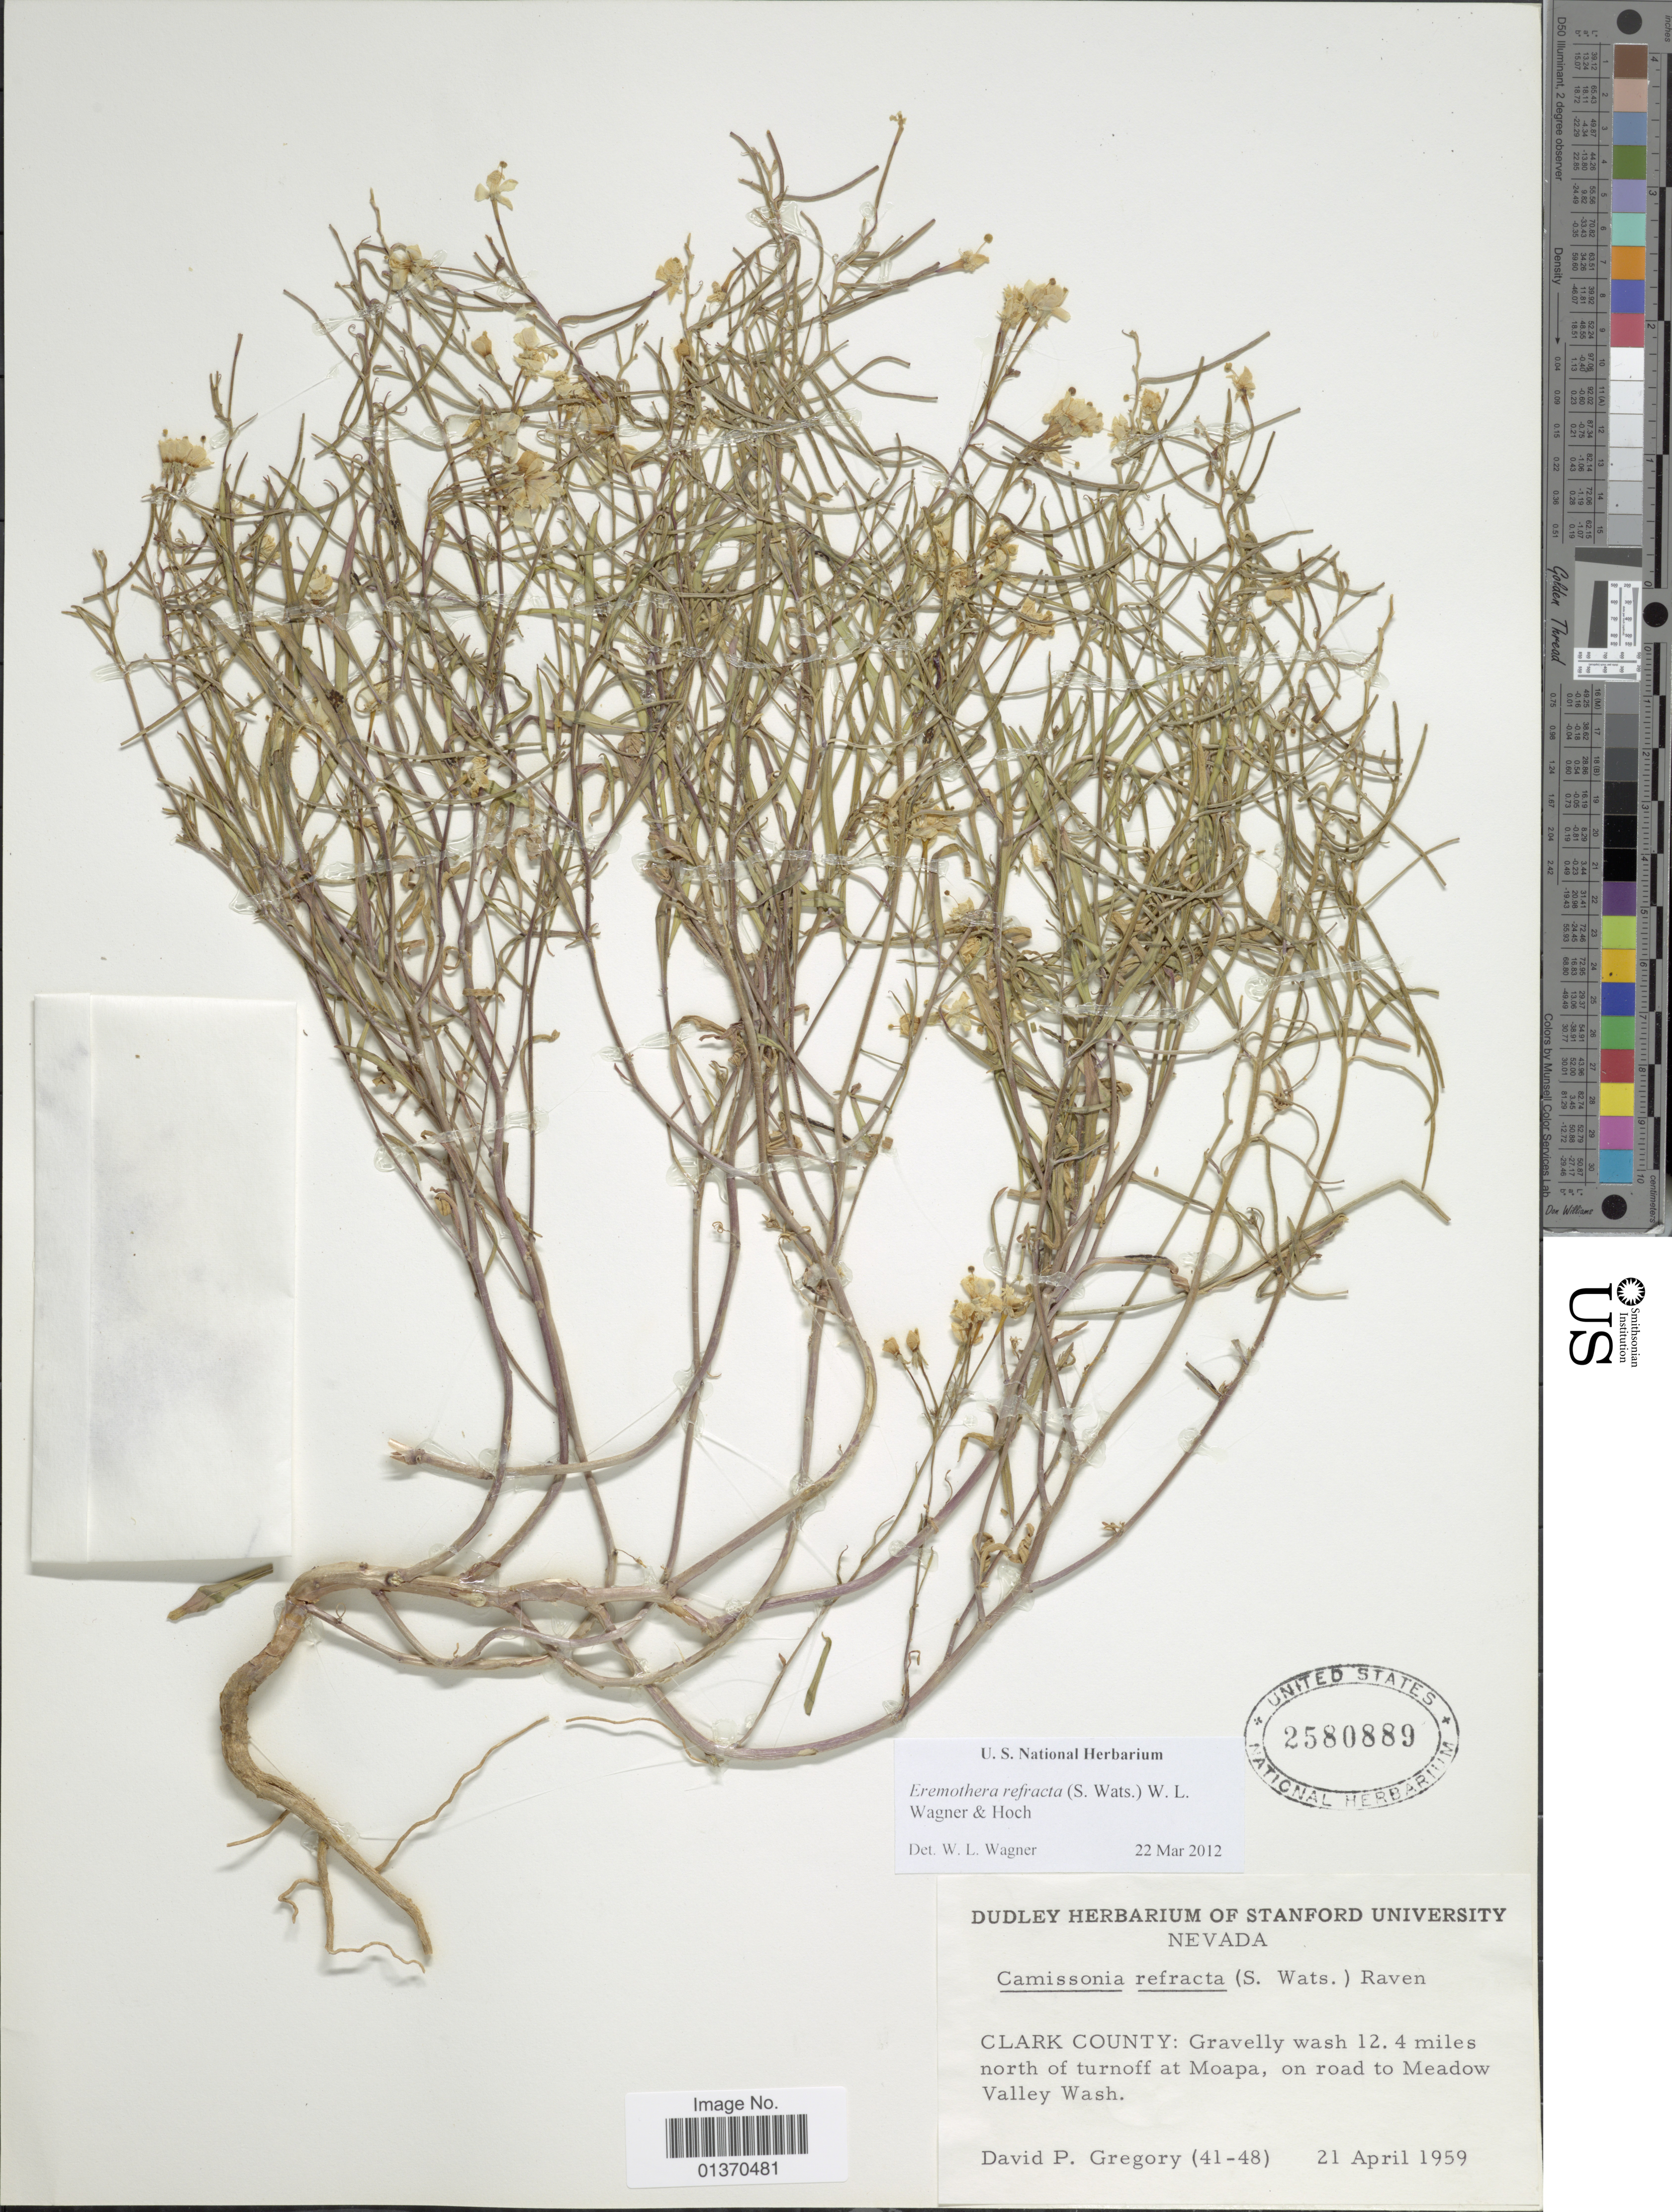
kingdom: Plantae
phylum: Tracheophyta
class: Magnoliopsida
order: Myrtales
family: Onagraceae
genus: Eremothera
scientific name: Eremothera refracta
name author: (S. Watson) W.L. Wagner & Hoch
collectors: D. Gregory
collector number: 41-48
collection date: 1959-04-21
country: United States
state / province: Nevada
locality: Clark County: Gravelly wash 12.4 miles north of turnoff at Moapa, on road to Meadow Valley Wash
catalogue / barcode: US 2580889